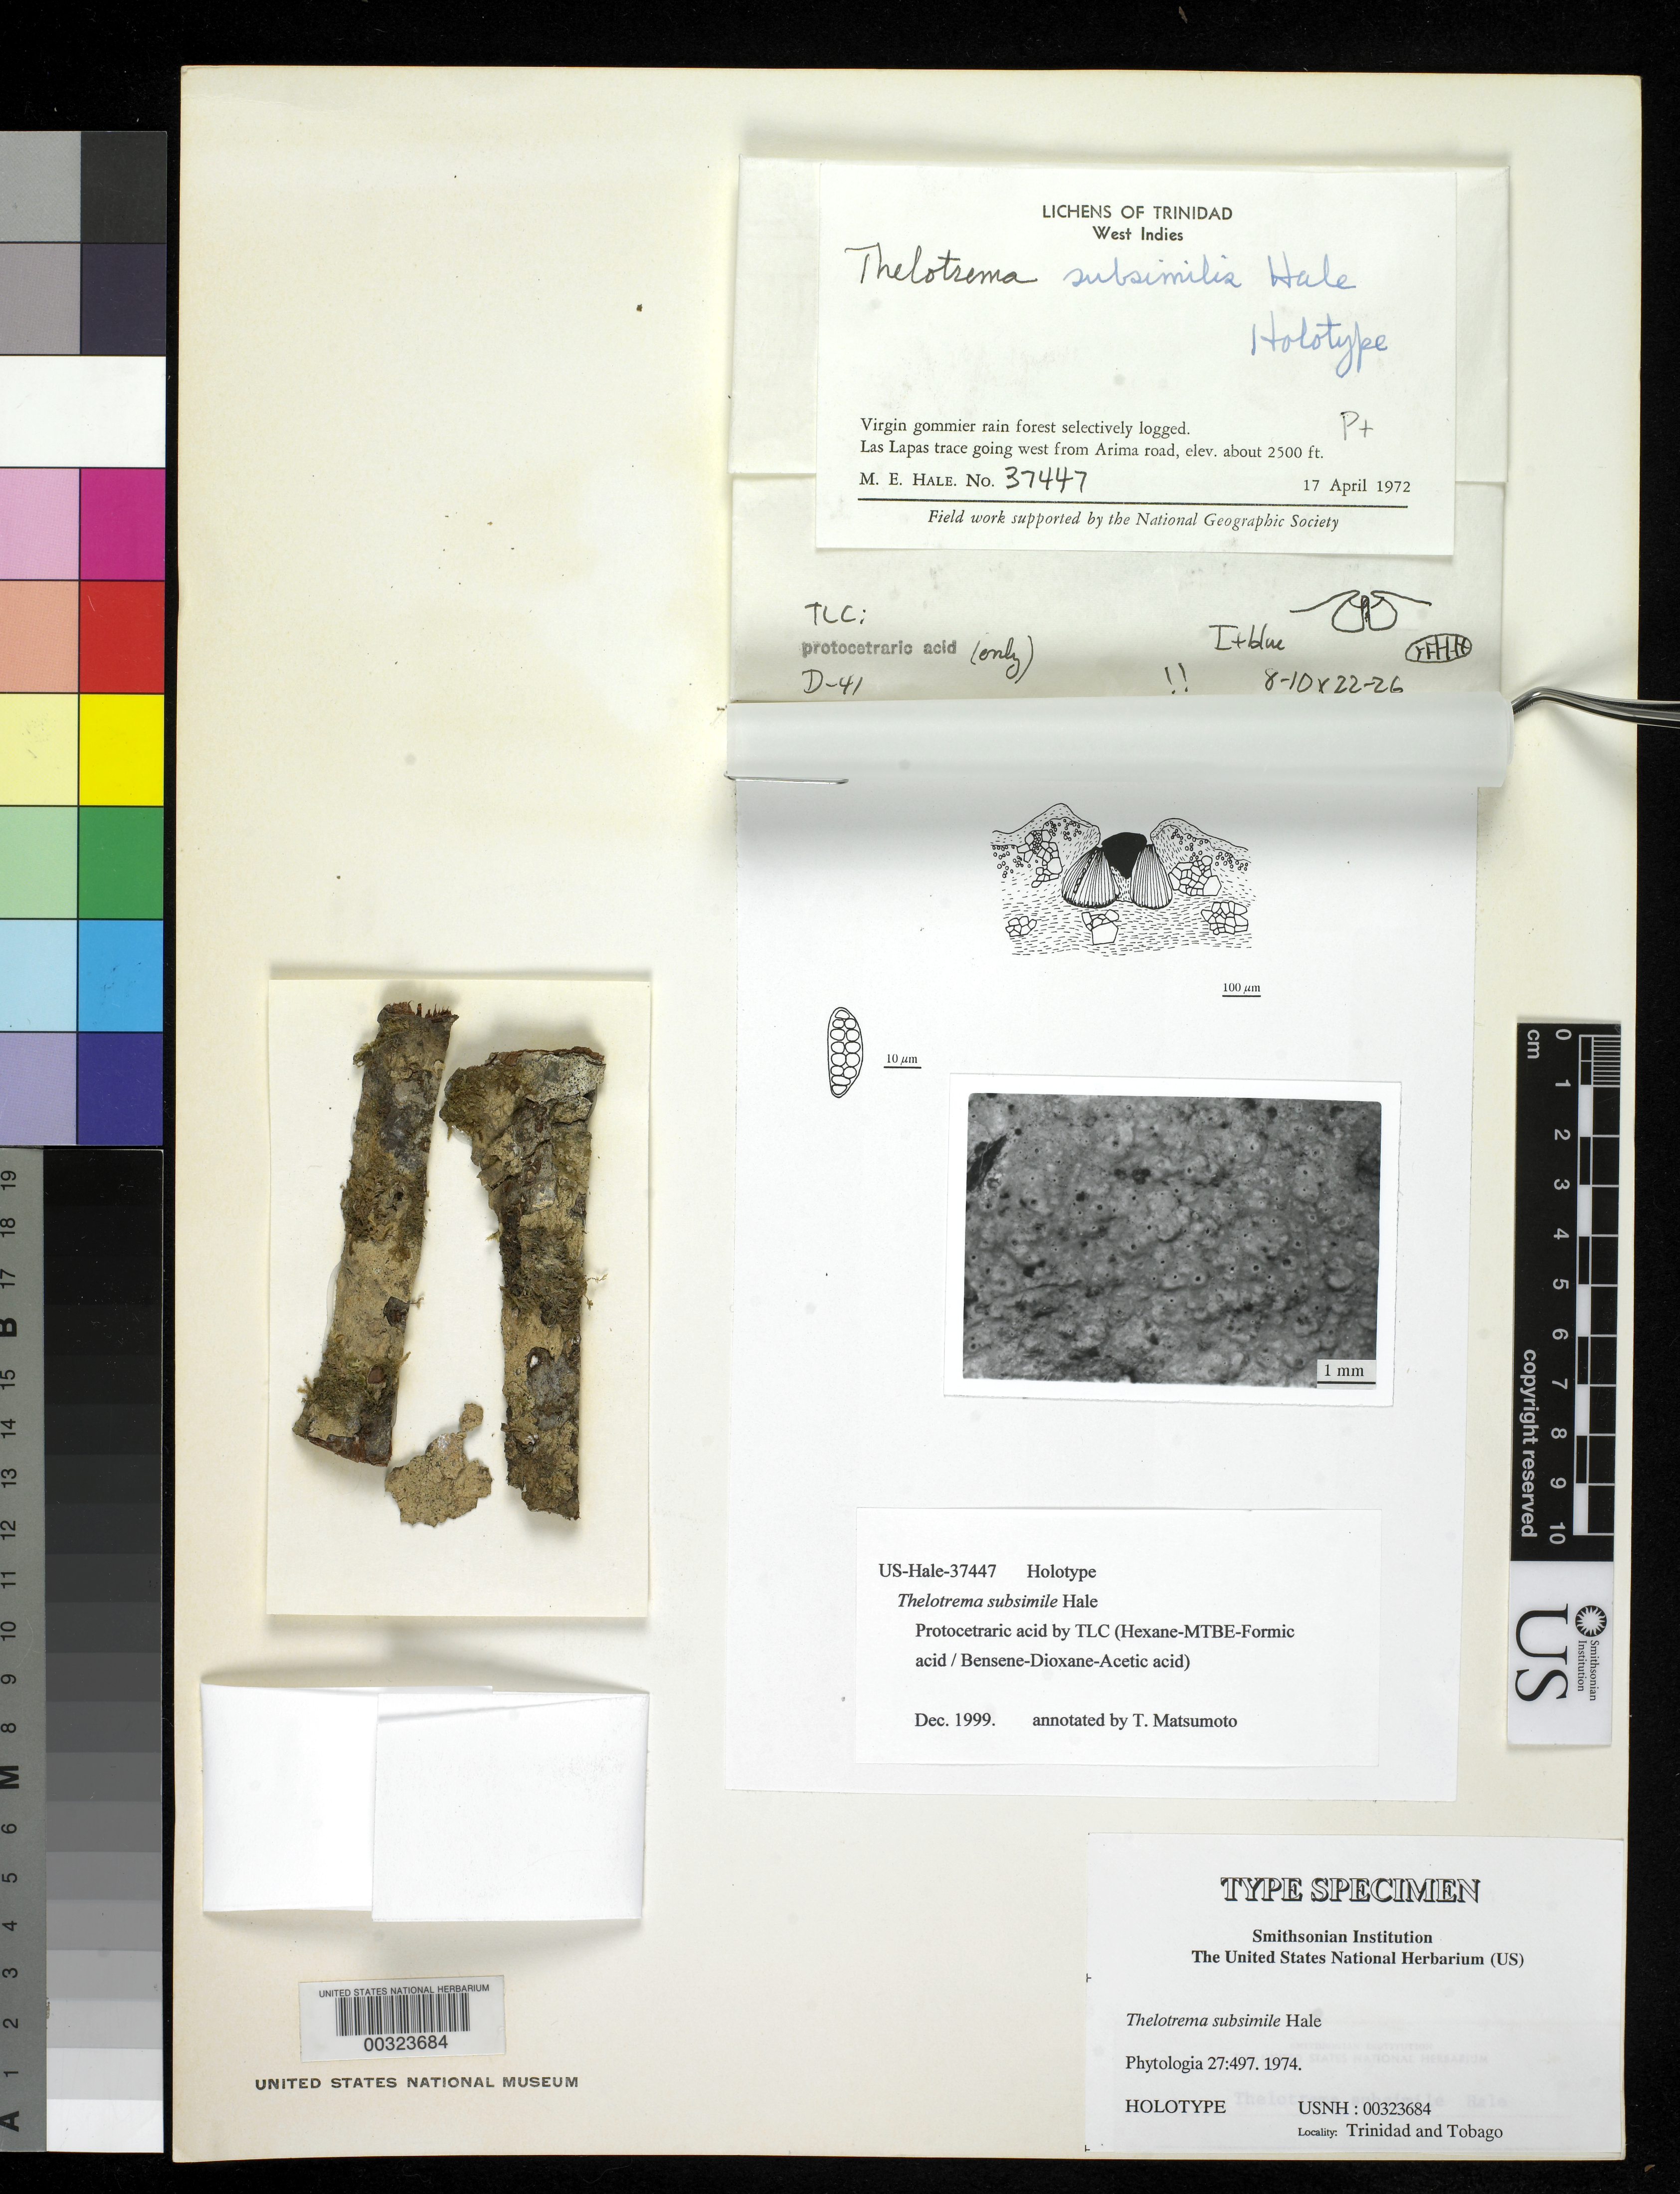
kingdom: Fungi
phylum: Ascomycota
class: Lecanoromycetes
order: Ostropales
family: Graphidaceae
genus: Thelotrema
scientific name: Thelotrema subsimile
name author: Hale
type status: Holotype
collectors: M. Hale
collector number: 37447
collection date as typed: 17 Apr 1972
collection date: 1972-04-17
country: Trinidad and Tobago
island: Trinidad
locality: Las Lapas Trace going W from Arima Road.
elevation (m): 762